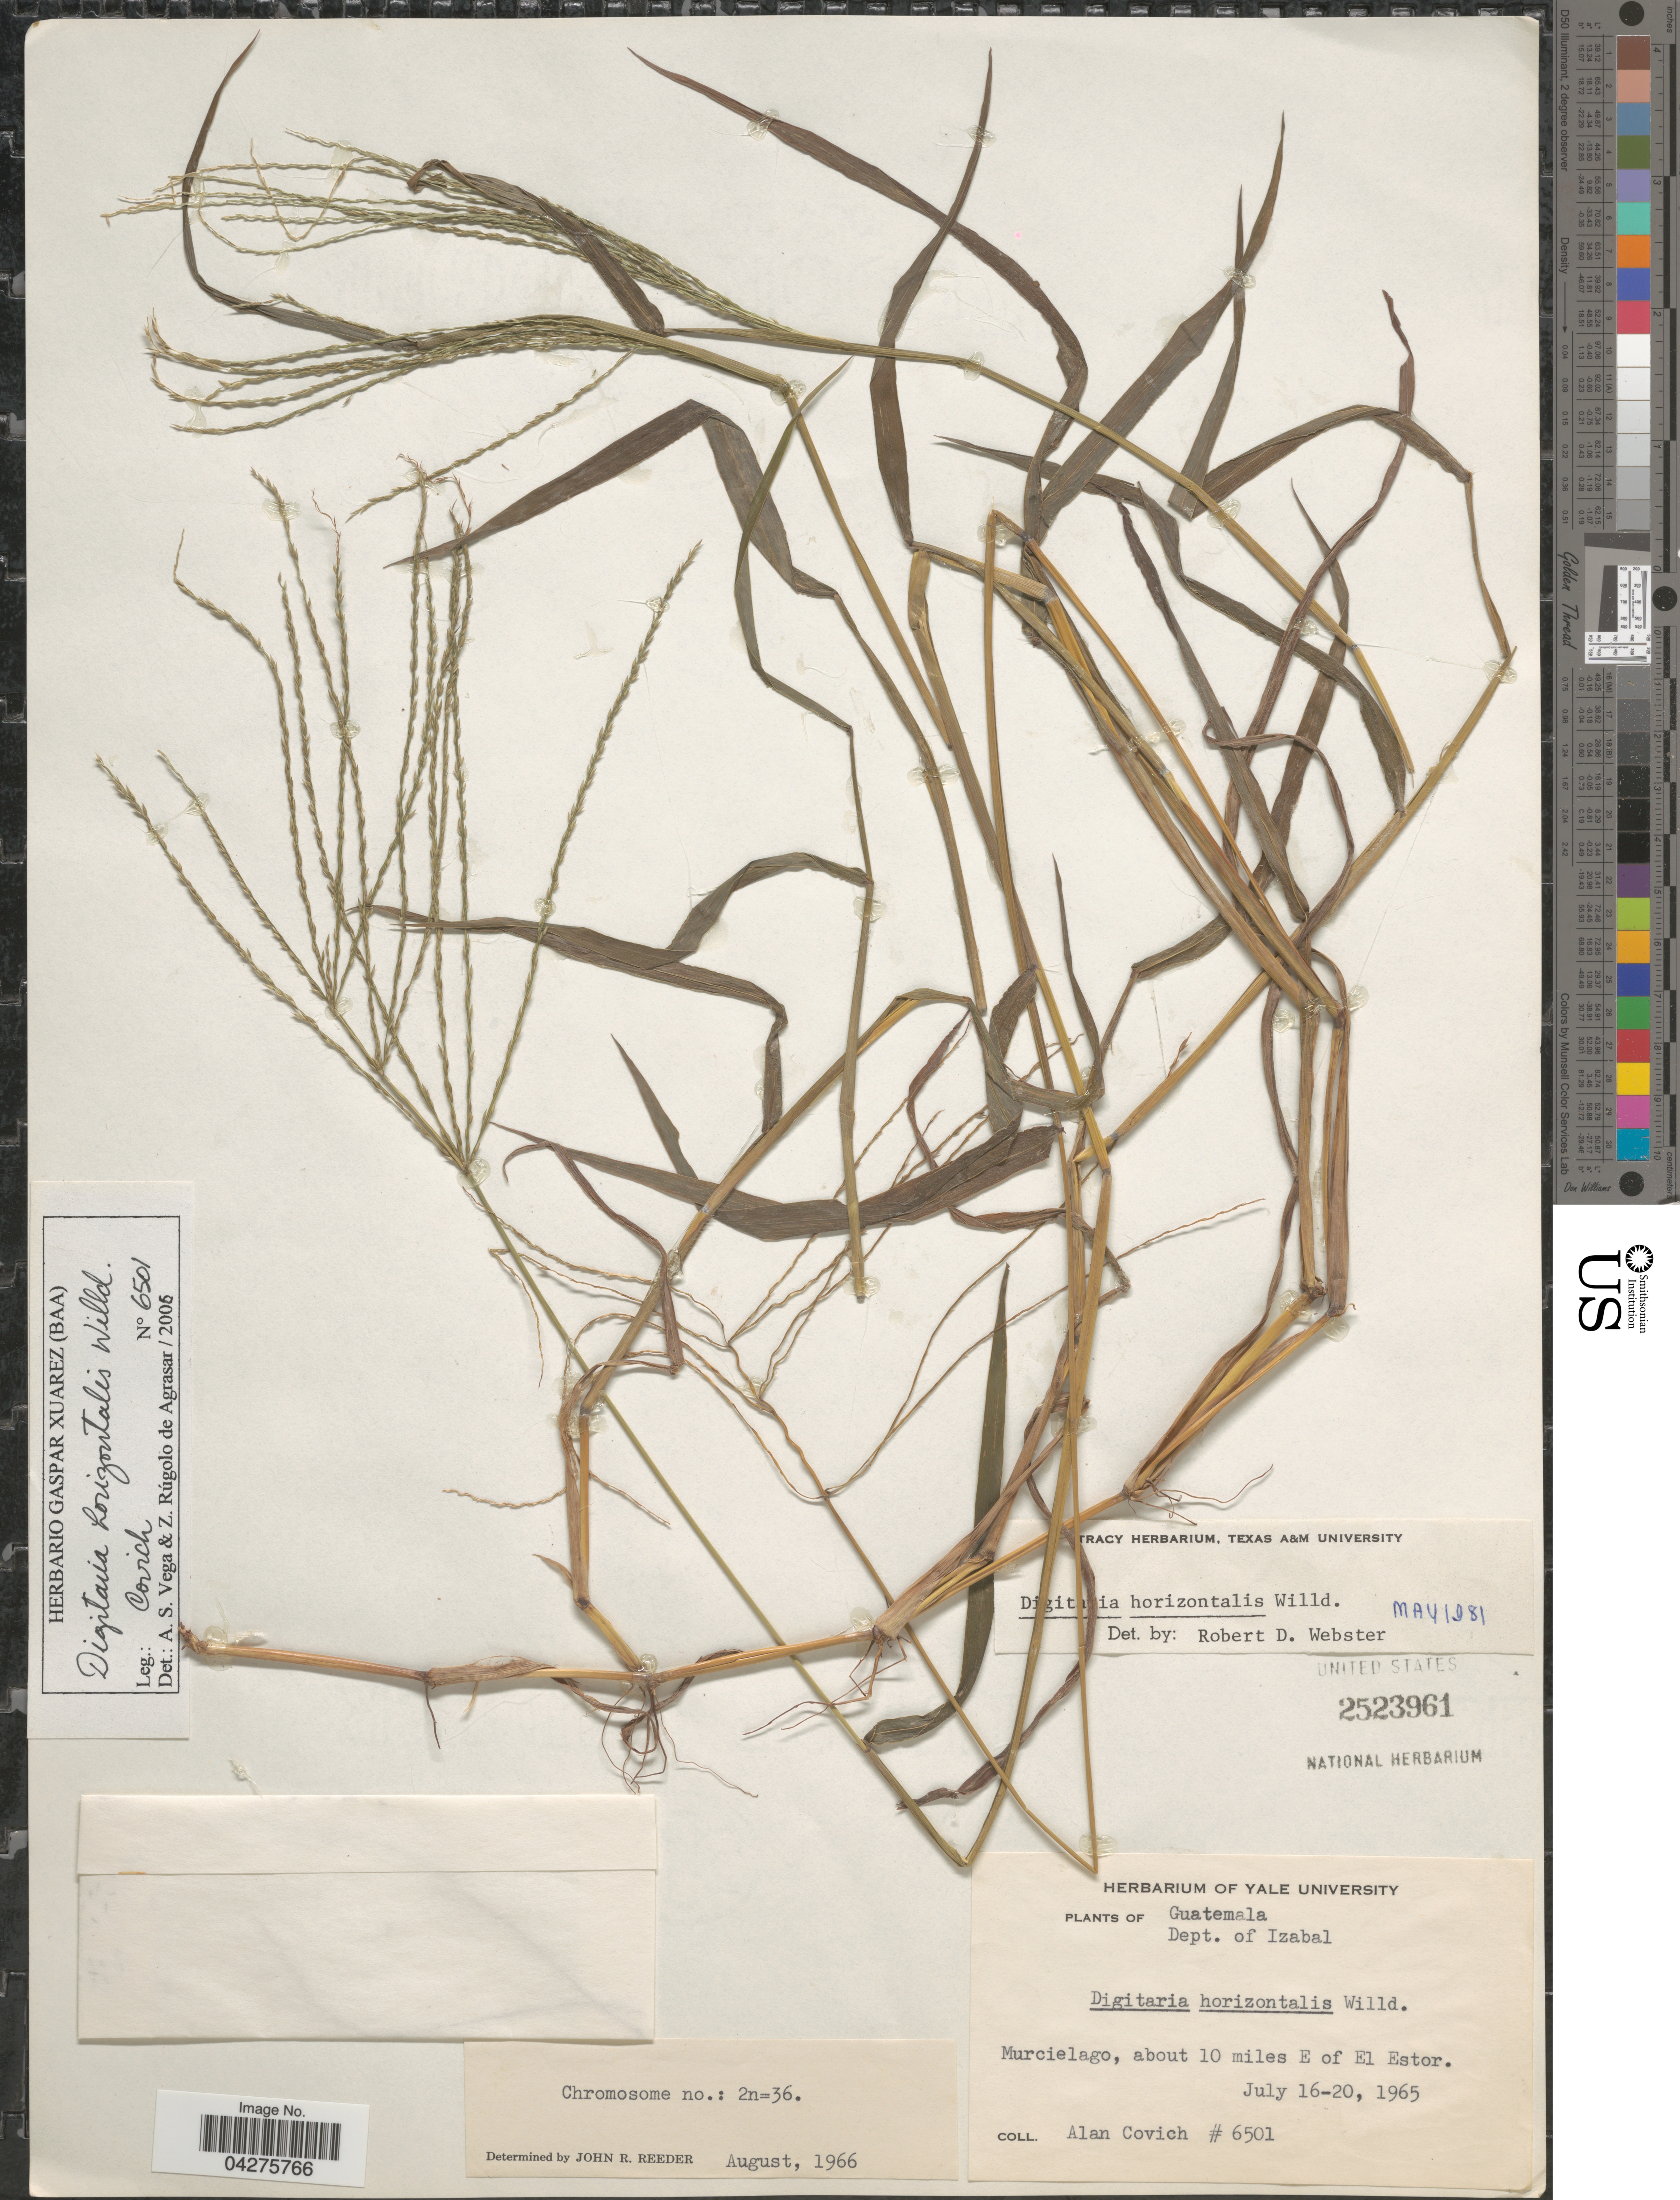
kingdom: Plantae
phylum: Tracheophyta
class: Liliopsida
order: Poales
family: Poaceae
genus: Digitaria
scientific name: Digitaria horizontalis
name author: Willd.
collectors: A. Covich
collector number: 6501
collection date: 1965-07-16/1965-07-20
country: Guatemala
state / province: Izabal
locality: Dept. of Izabal. Murcielago, about 10 miles E of El Estor.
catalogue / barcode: US 2523961